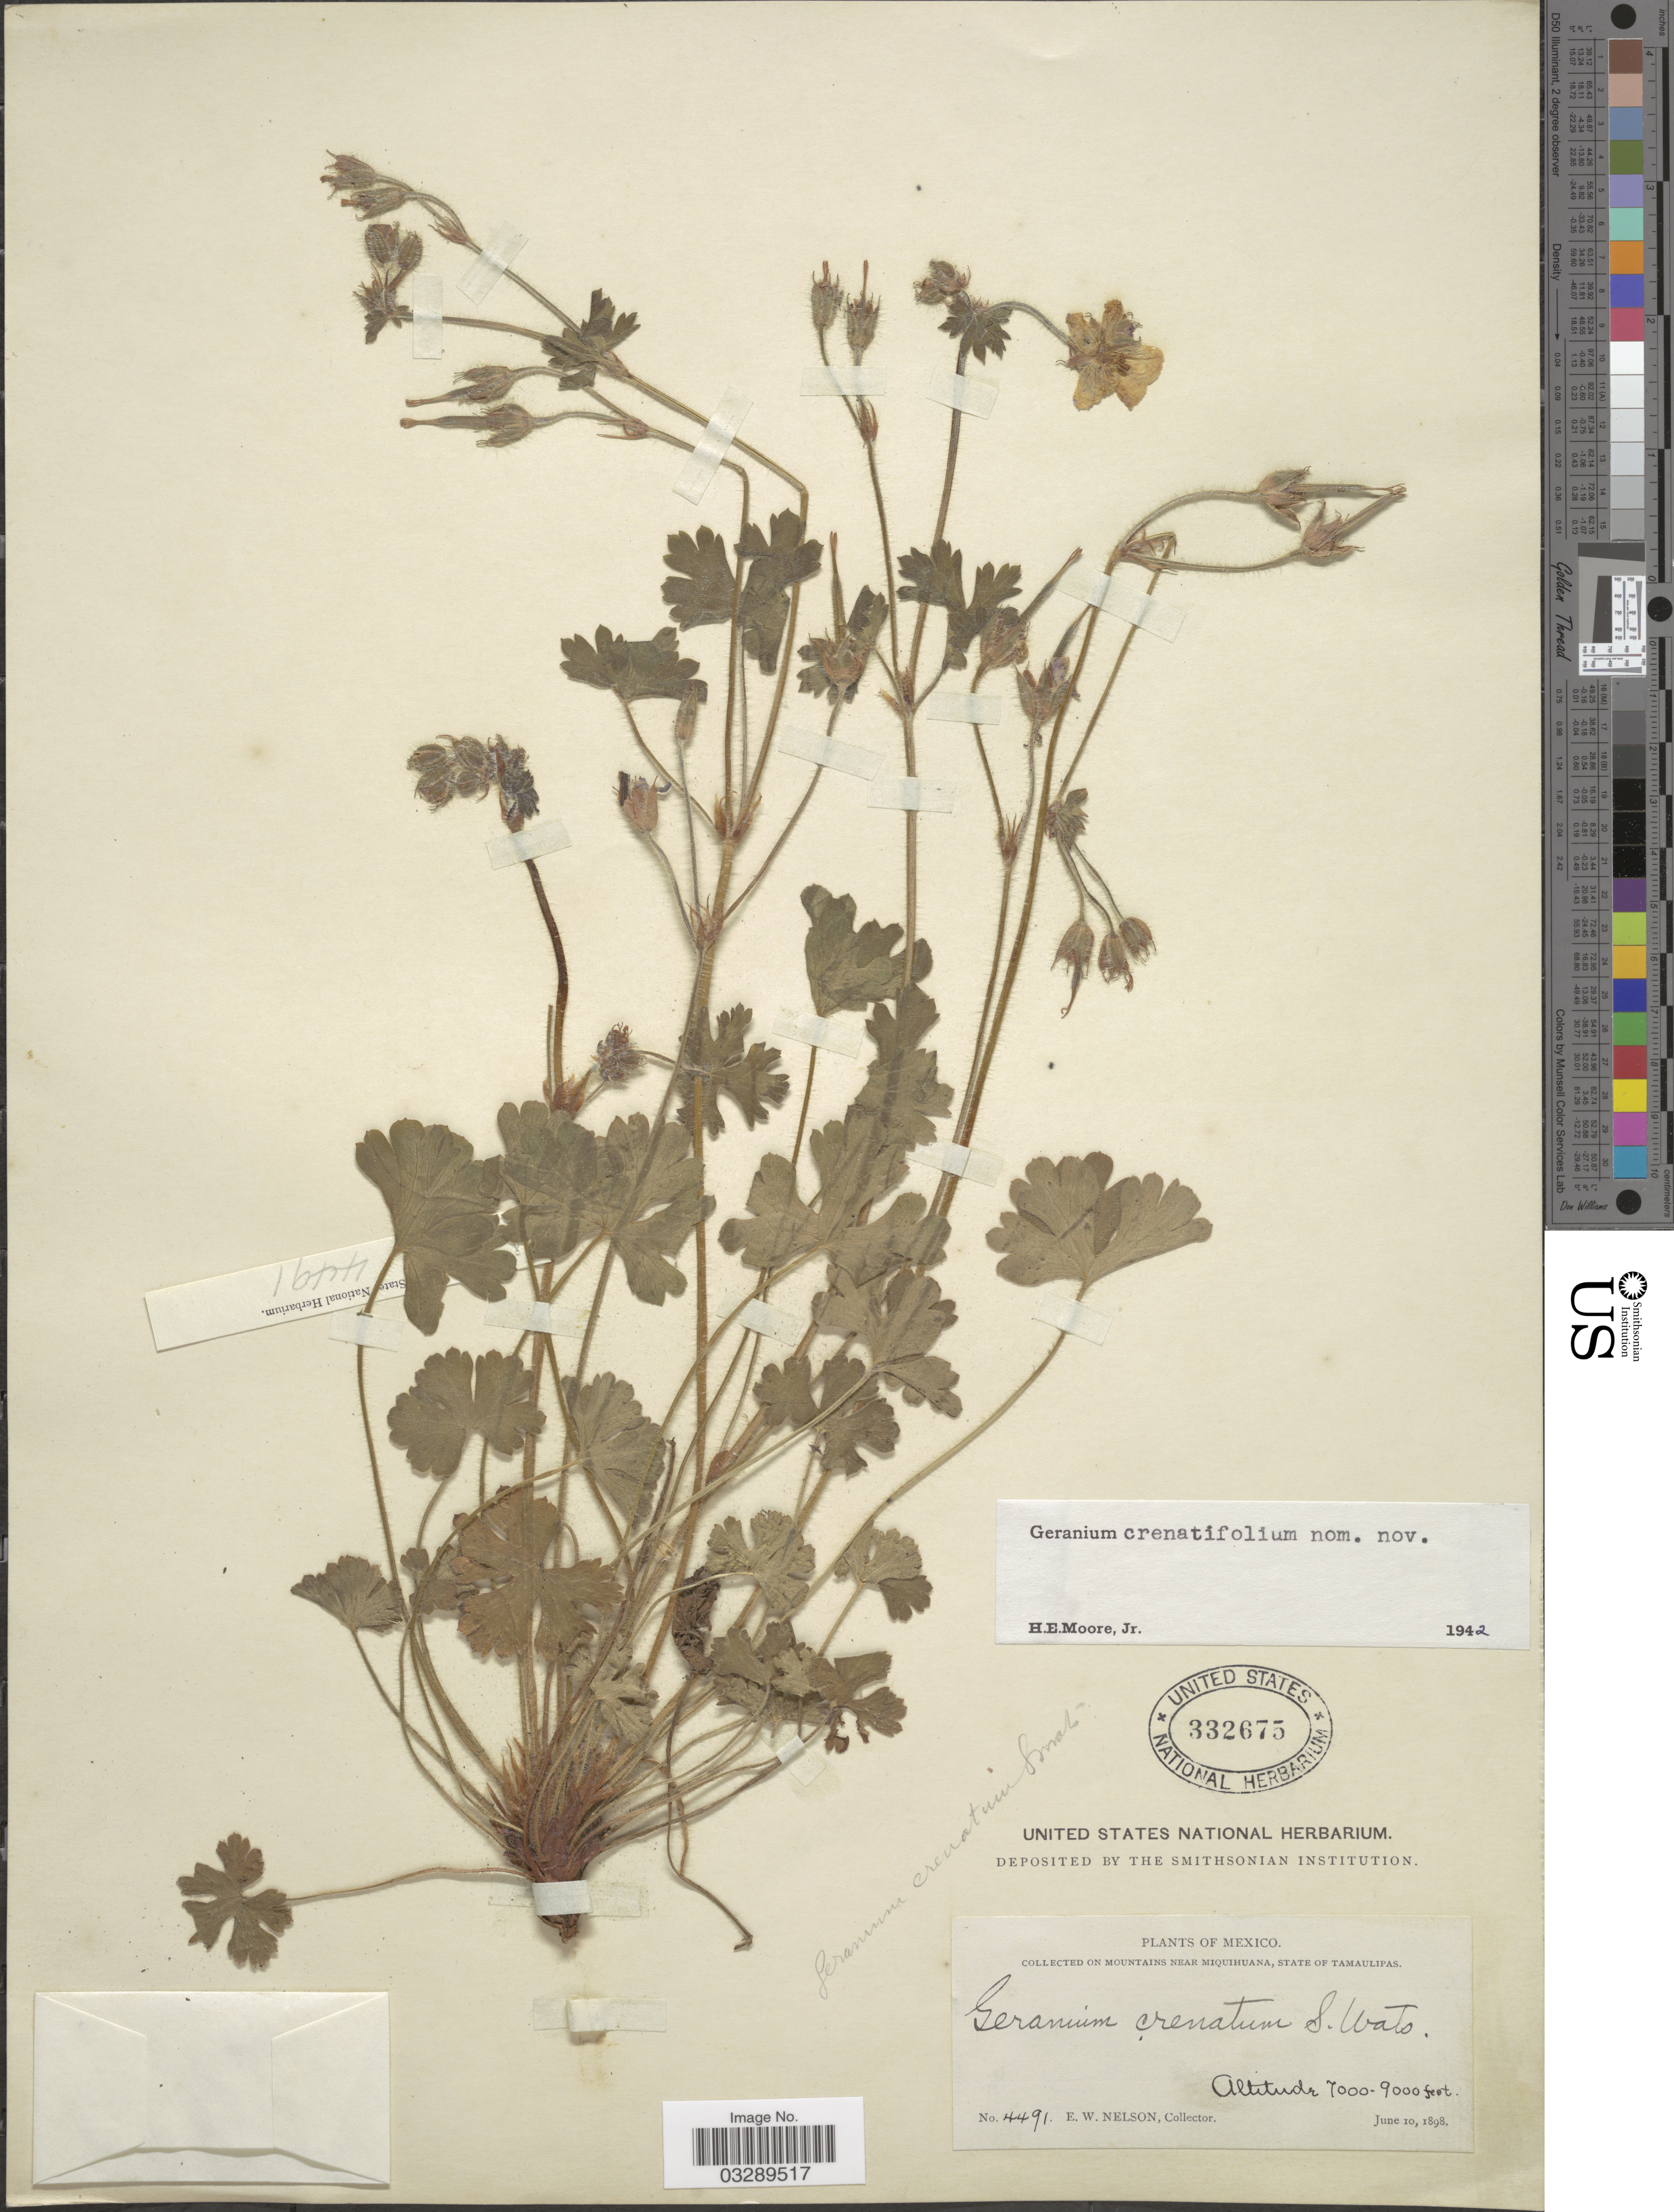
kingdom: Plantae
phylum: Tracheophyta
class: Magnoliopsida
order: Geraniales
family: Geraniaceae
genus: Geranium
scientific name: Geranium crenatum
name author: S. Watson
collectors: E. W. Nelson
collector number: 4491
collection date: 1898-06-10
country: Mexico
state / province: Tamaulipas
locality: Collected on Mountains near Miquihuana, State of Tamaulipas.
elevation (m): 2134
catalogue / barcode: US 332675